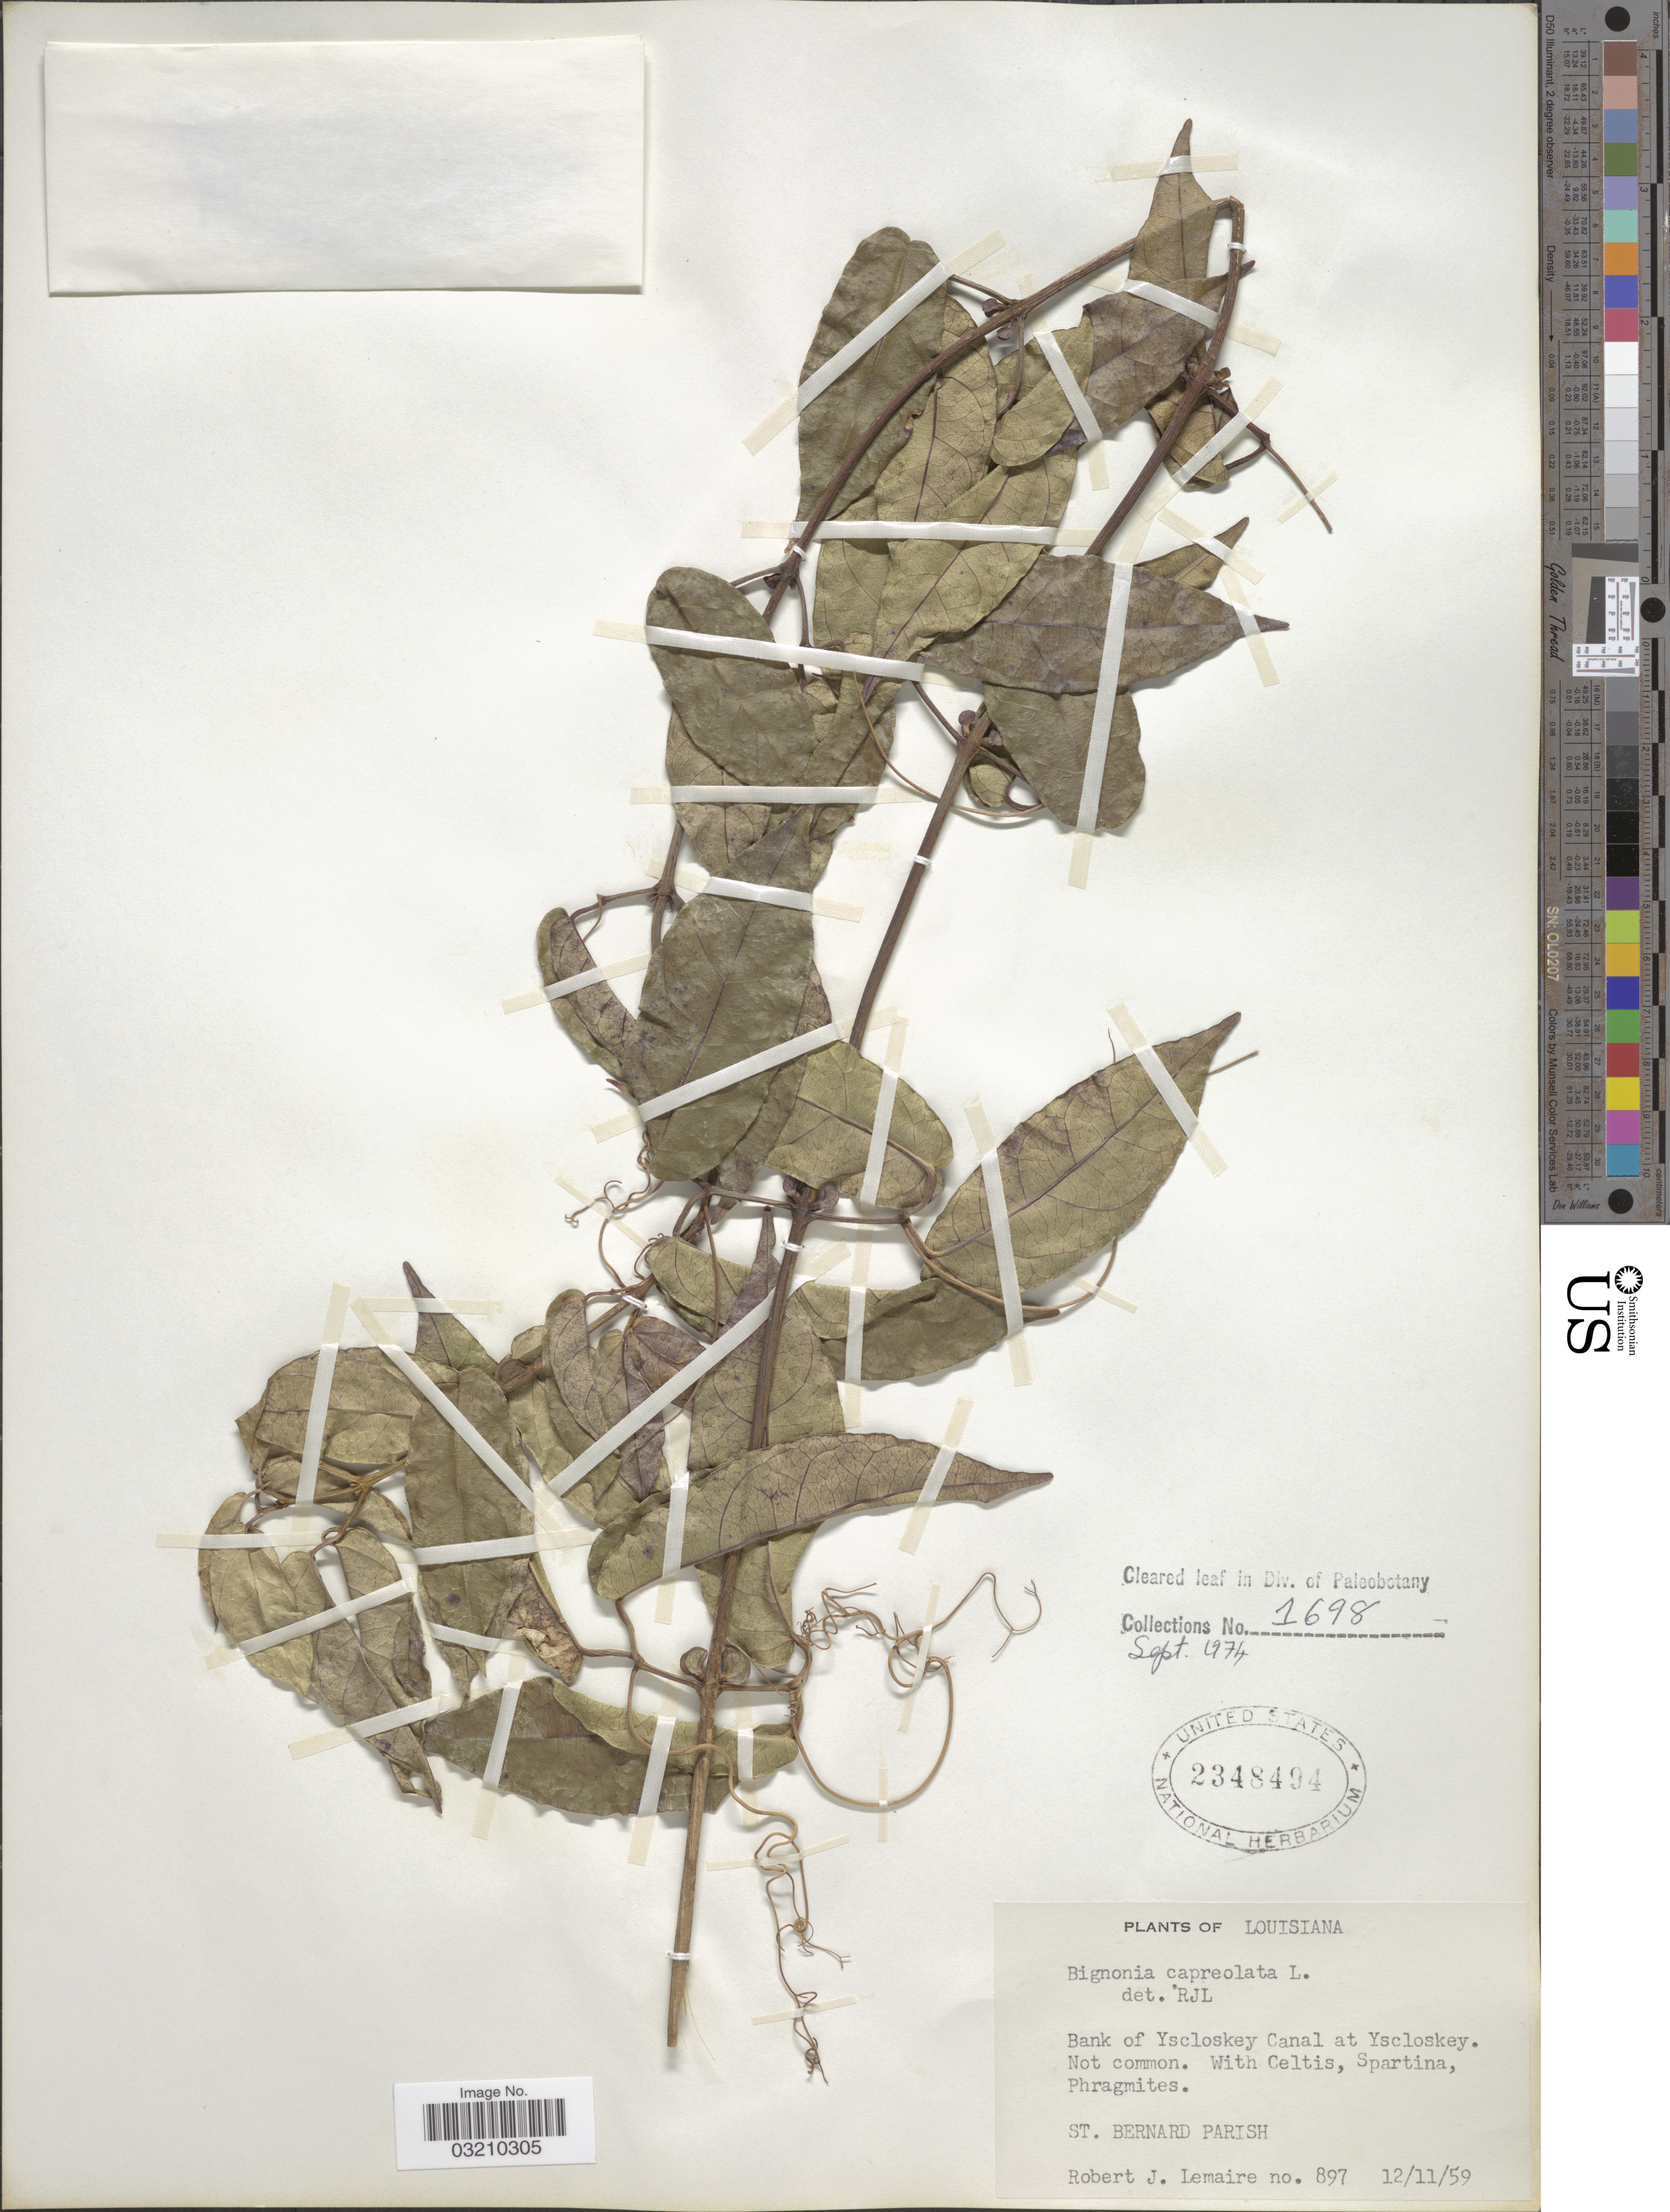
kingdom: Plantae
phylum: Tracheophyta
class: Magnoliopsida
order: Lamiales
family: Bignoniaceae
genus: Bignonia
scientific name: Bignonia capreolata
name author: L.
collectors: R. J. Lemaire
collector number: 897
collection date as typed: Transcribed d/m/y: 11/12/59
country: United States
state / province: Louisiana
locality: Bank of Yscloskey Canal at Yscloskey. St. Bernard Parish.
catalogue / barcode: US 2348494